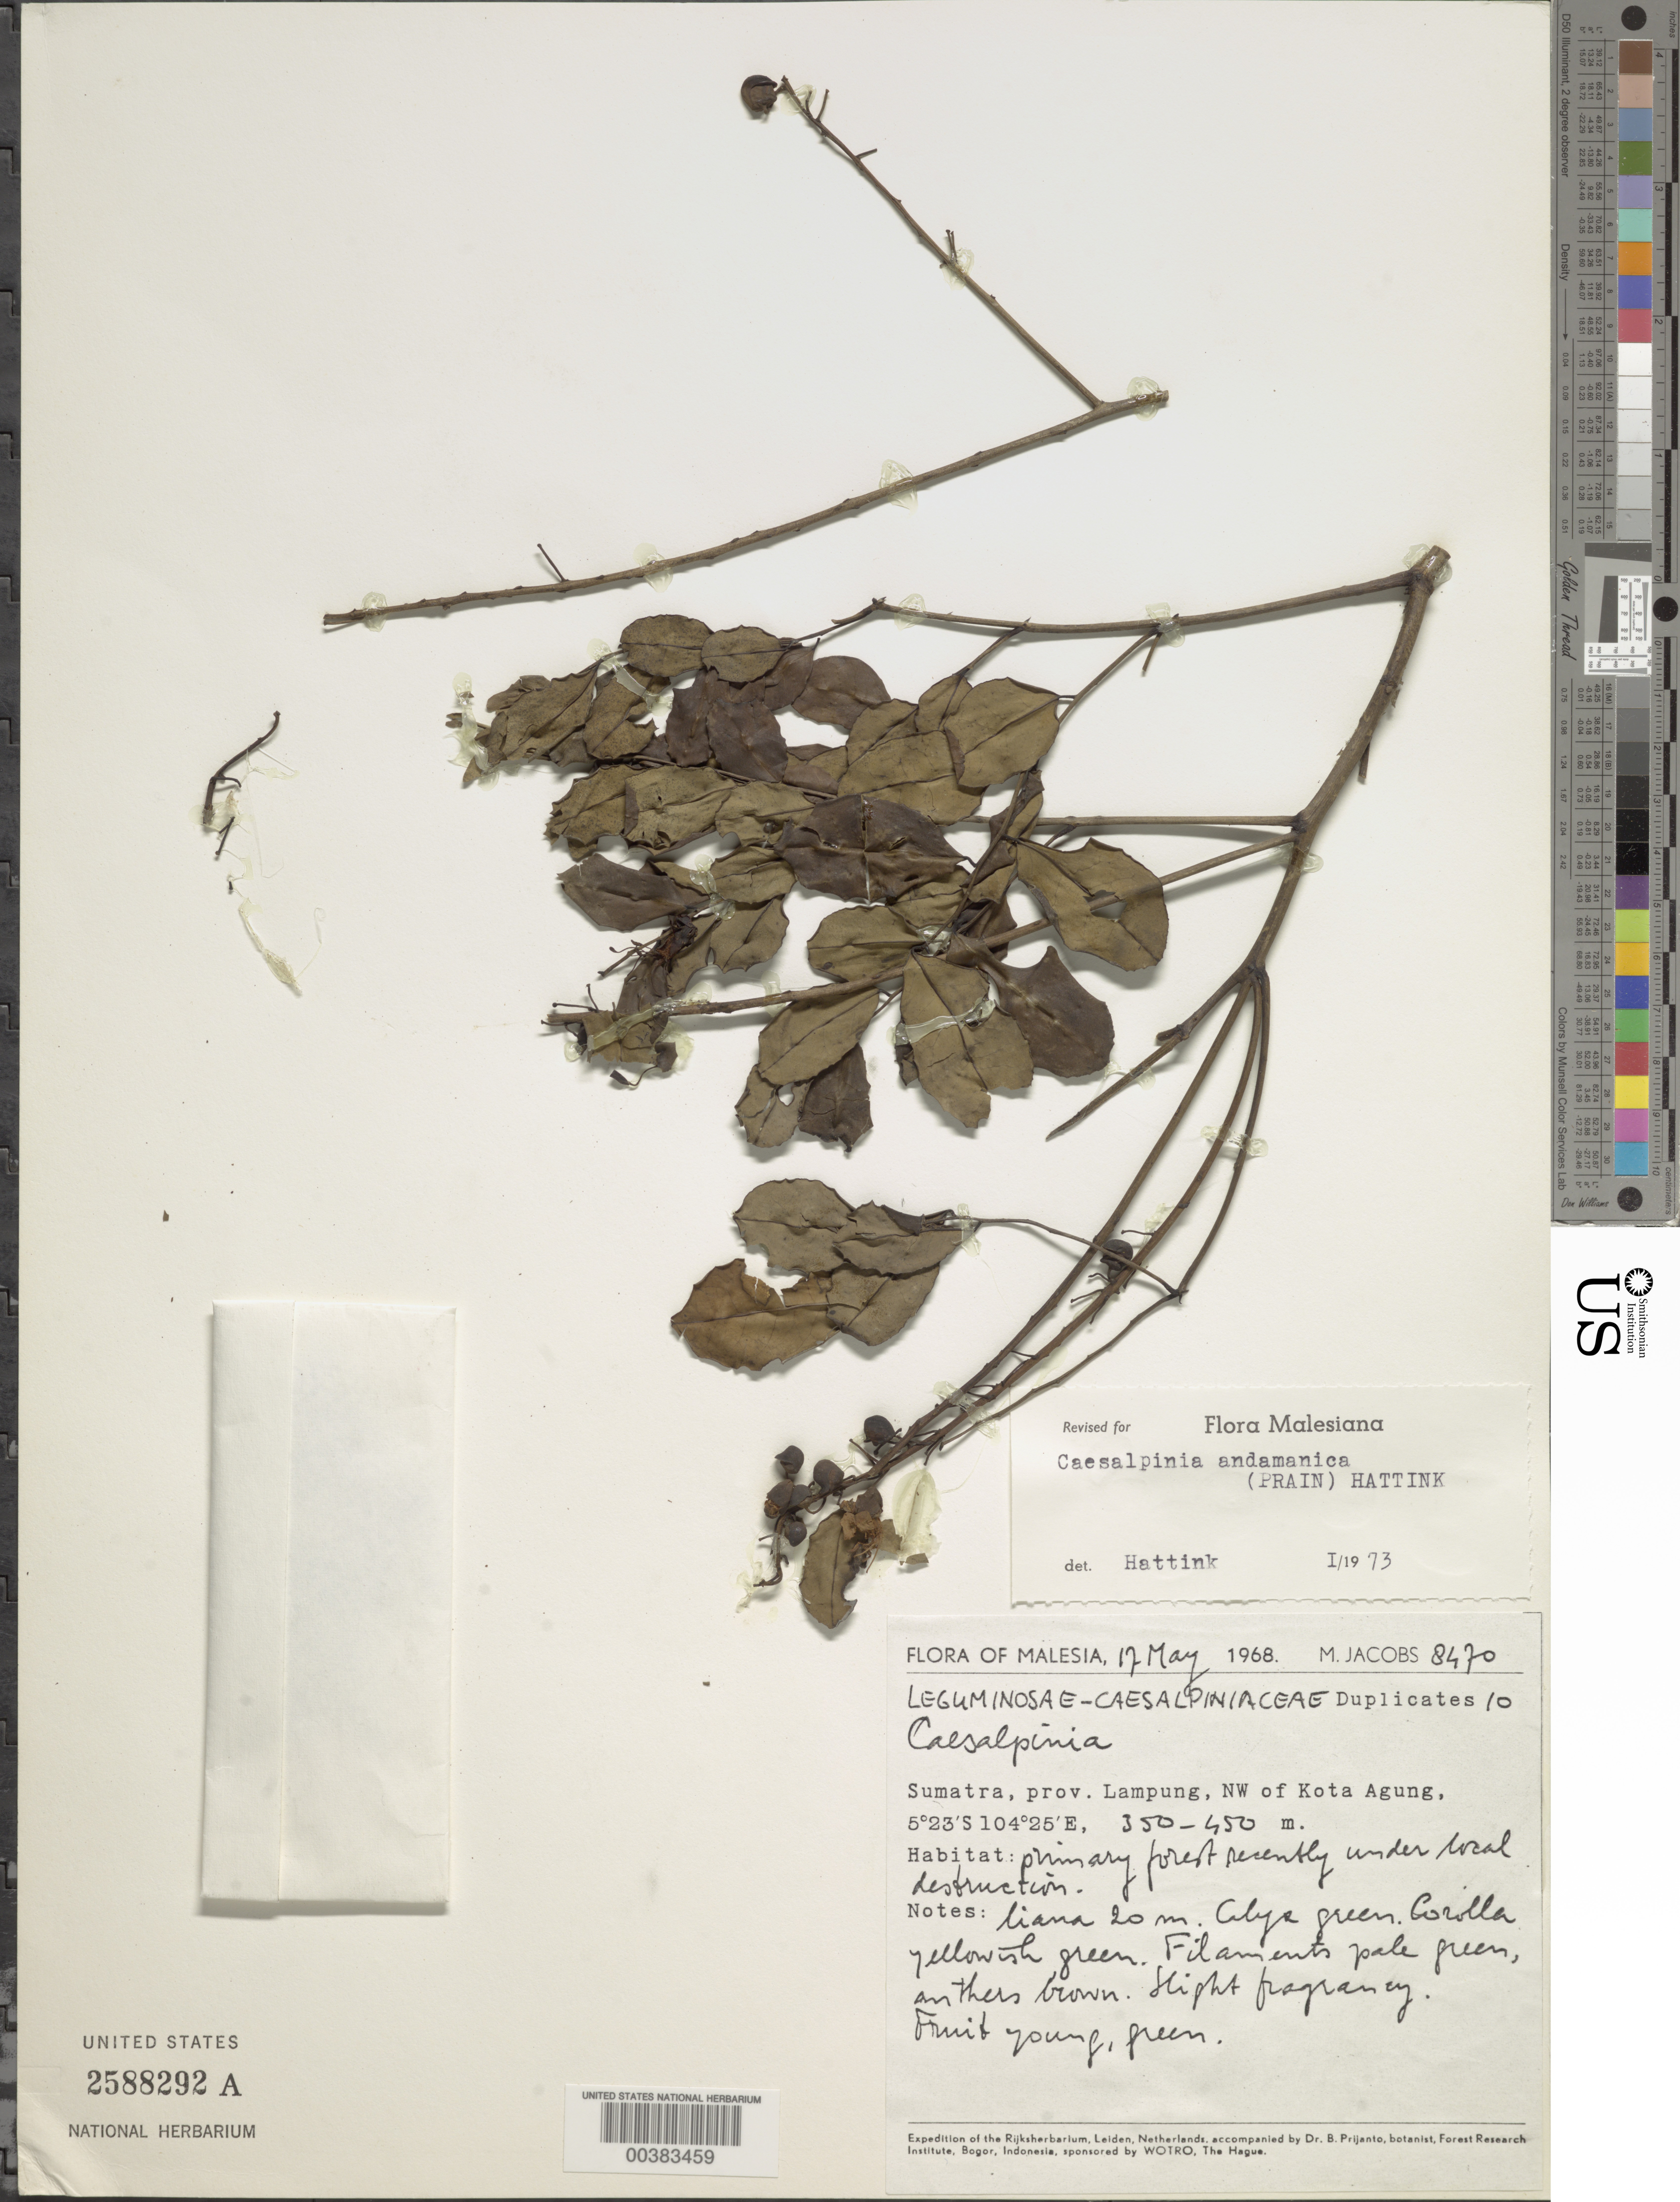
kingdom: Plantae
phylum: Tracheophyta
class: Magnoliopsida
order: Fabales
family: Fabaceae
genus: Mezoneuron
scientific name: Mezoneuron andamanicum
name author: Prain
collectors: M. R. Jacobs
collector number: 8470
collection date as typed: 17 May 1968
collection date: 1968-05-17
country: Indonesia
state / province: Sumatra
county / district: Lampung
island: Sumatra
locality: Nw of kota agung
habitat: Primary forest presently under local destruction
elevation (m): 350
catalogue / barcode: US 2588292A